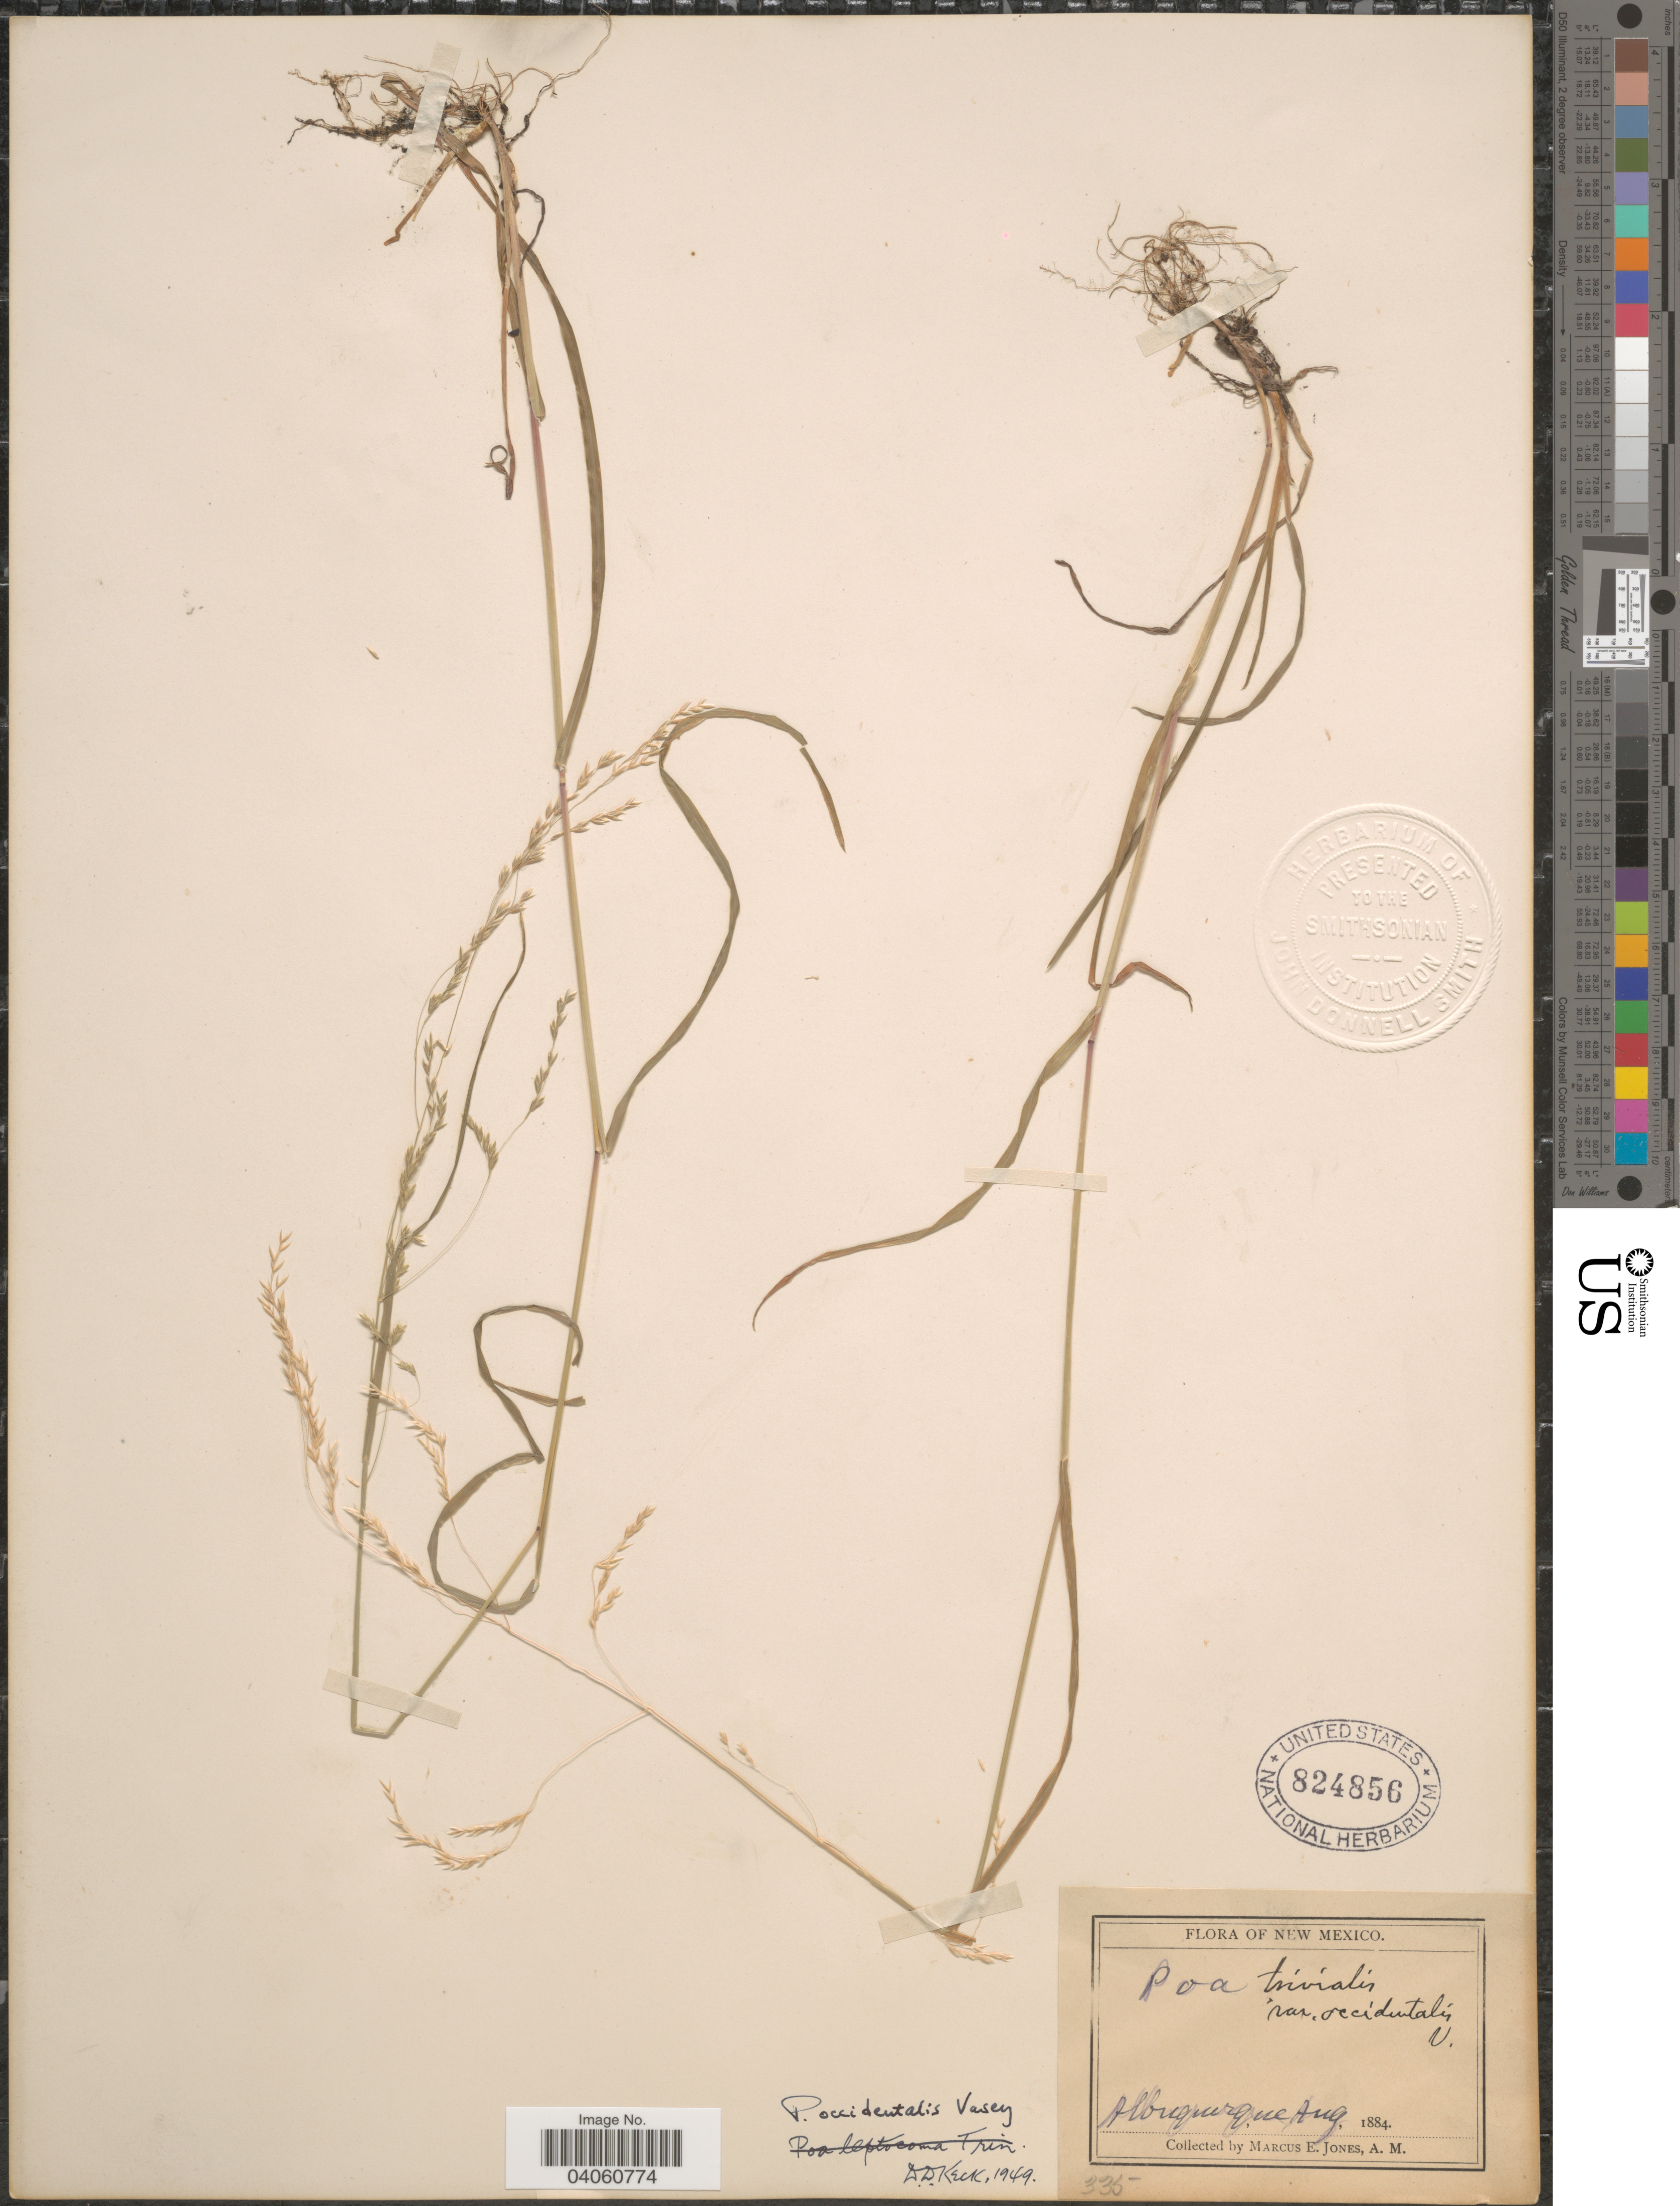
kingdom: Plantae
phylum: Tracheophyta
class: Liliopsida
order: Poales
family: Poaceae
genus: Poa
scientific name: Poa occidentalis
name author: (Vasey) Vasey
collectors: M. E. Jones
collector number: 335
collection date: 1884-08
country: United States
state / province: New Mexico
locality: Albuquerque.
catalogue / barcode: US 824856